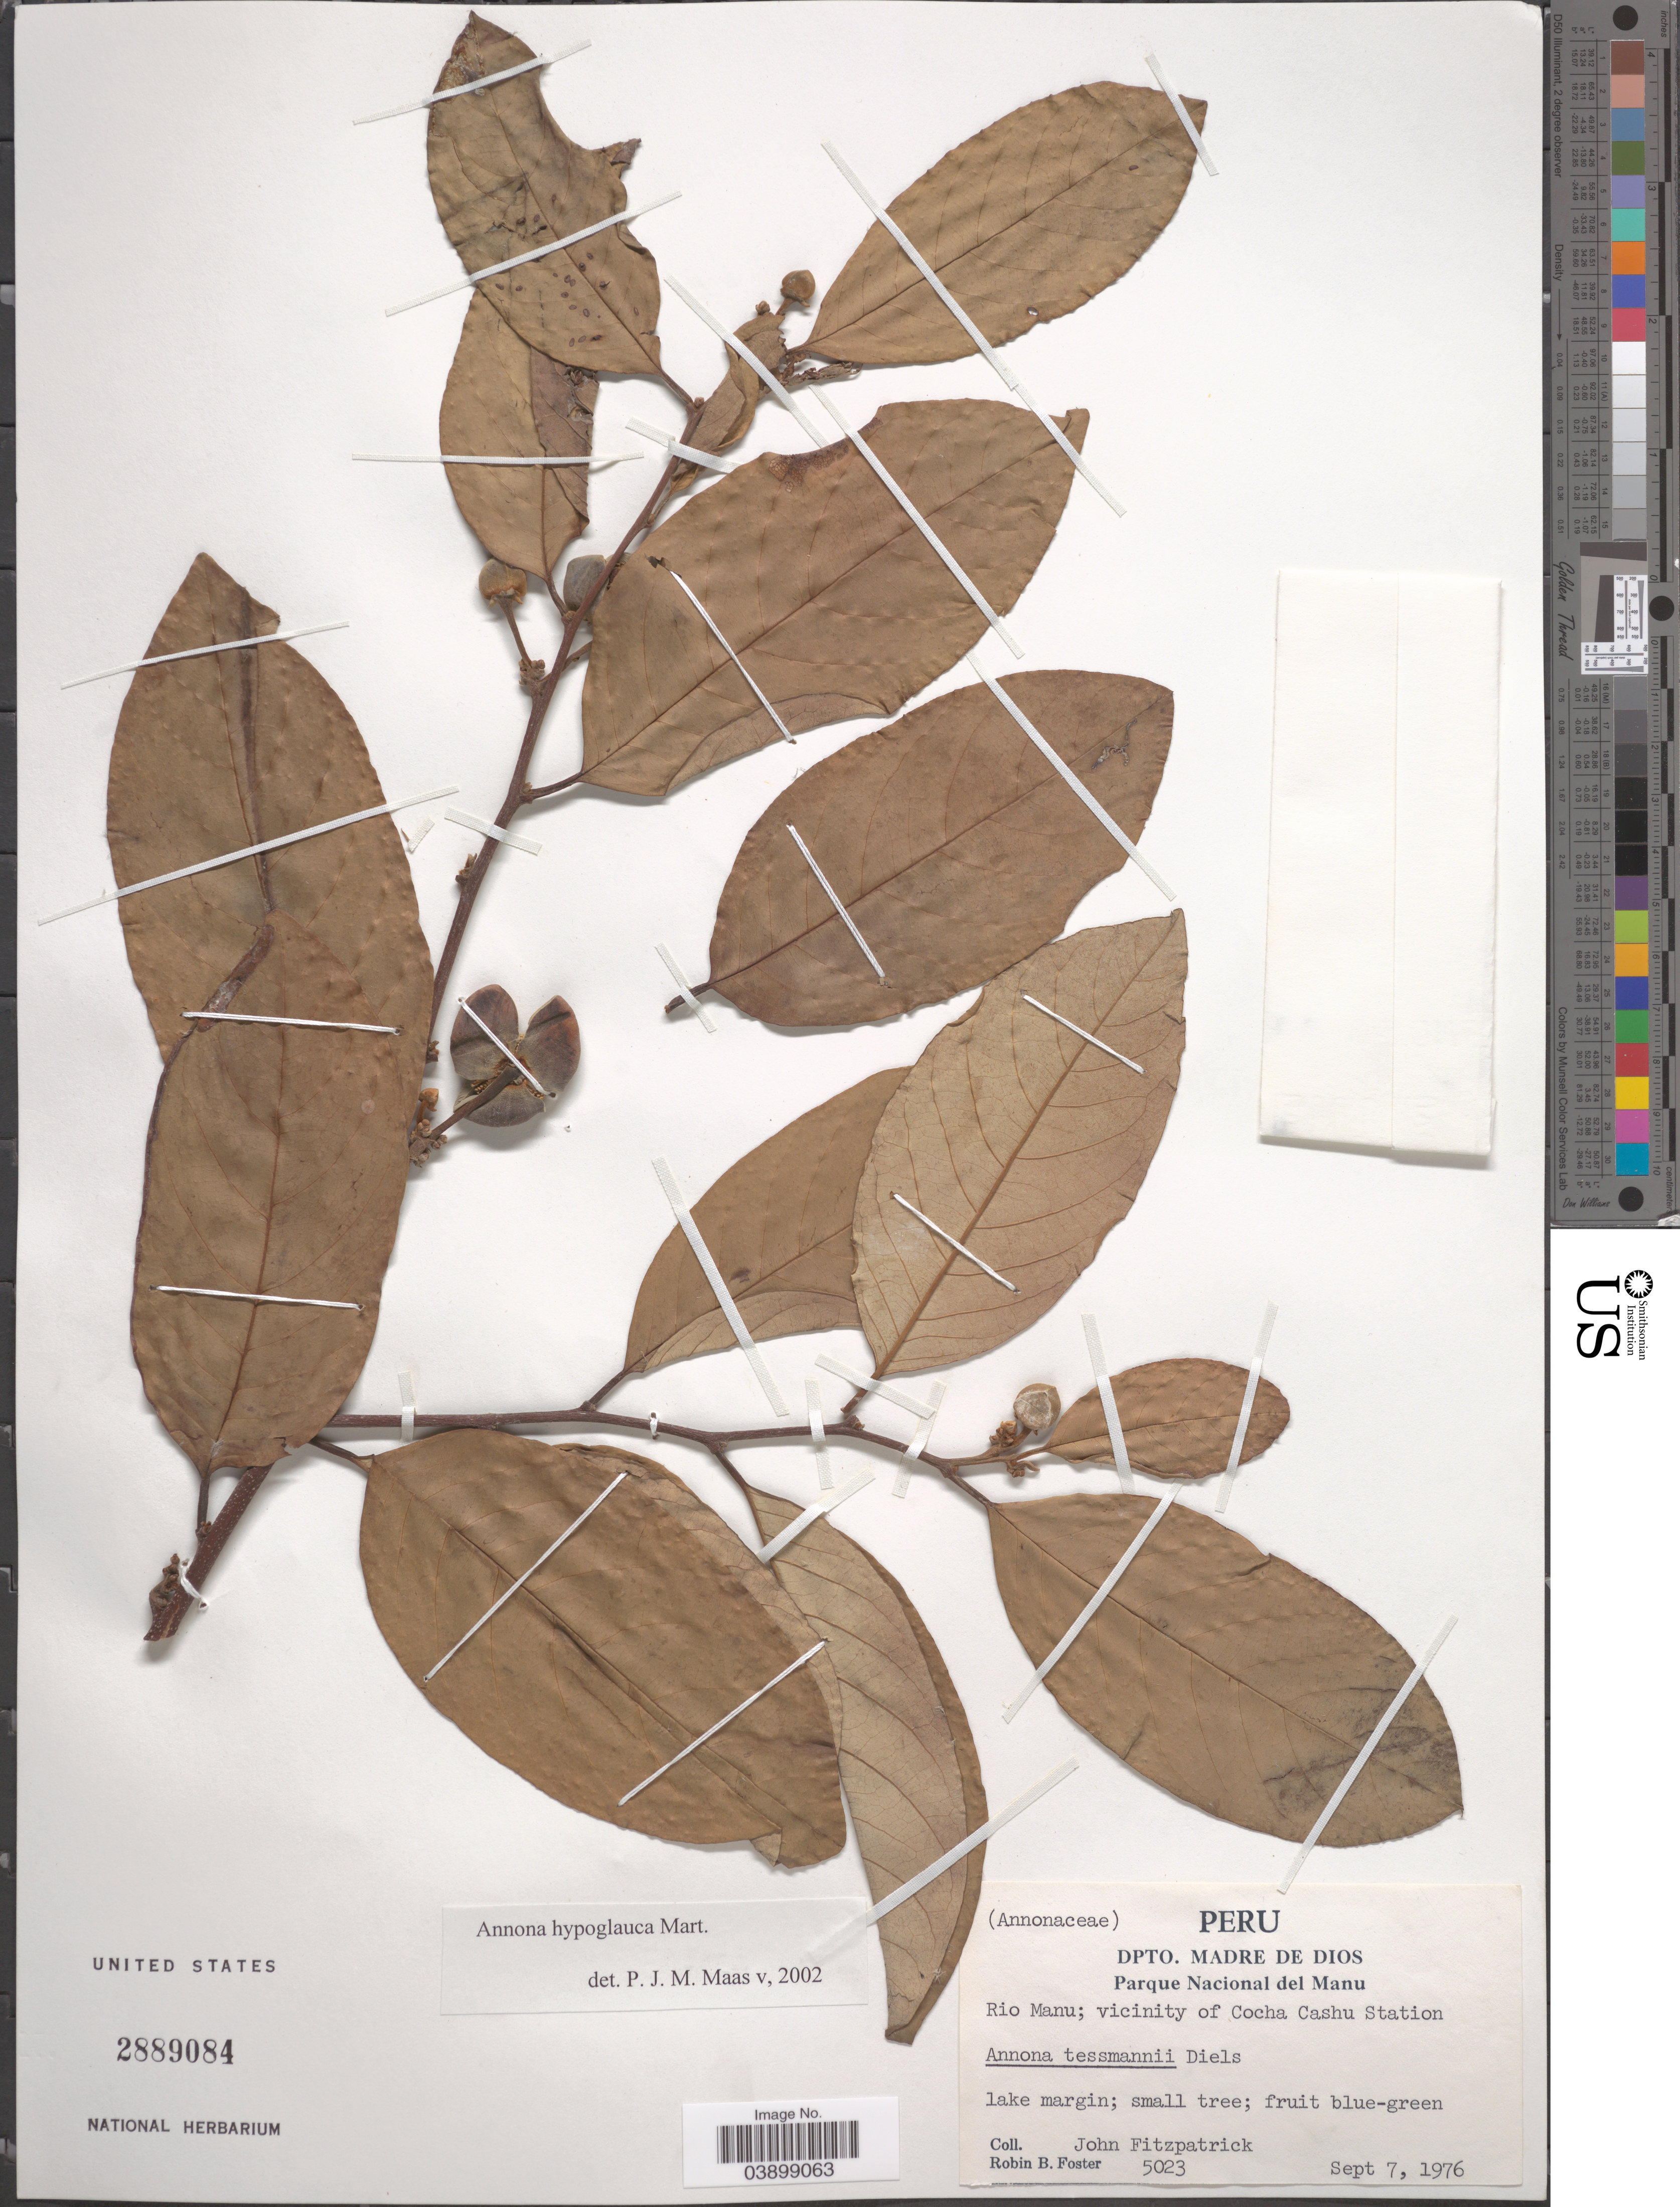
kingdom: Plantae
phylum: Tracheophyta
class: Magnoliopsida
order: Magnoliales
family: Annonaceae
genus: Annona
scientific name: Annona hypoglauca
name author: Mart.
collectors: R. B. Foster & J. Fitzpatrick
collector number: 5023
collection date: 1976-09-07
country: Peru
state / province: Madre de Dios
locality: Dpto. Madre de Dios. Parque Nacional del Manu. Rio Manu; vicinity of Cocha Cashu Station.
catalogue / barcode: US 2889084